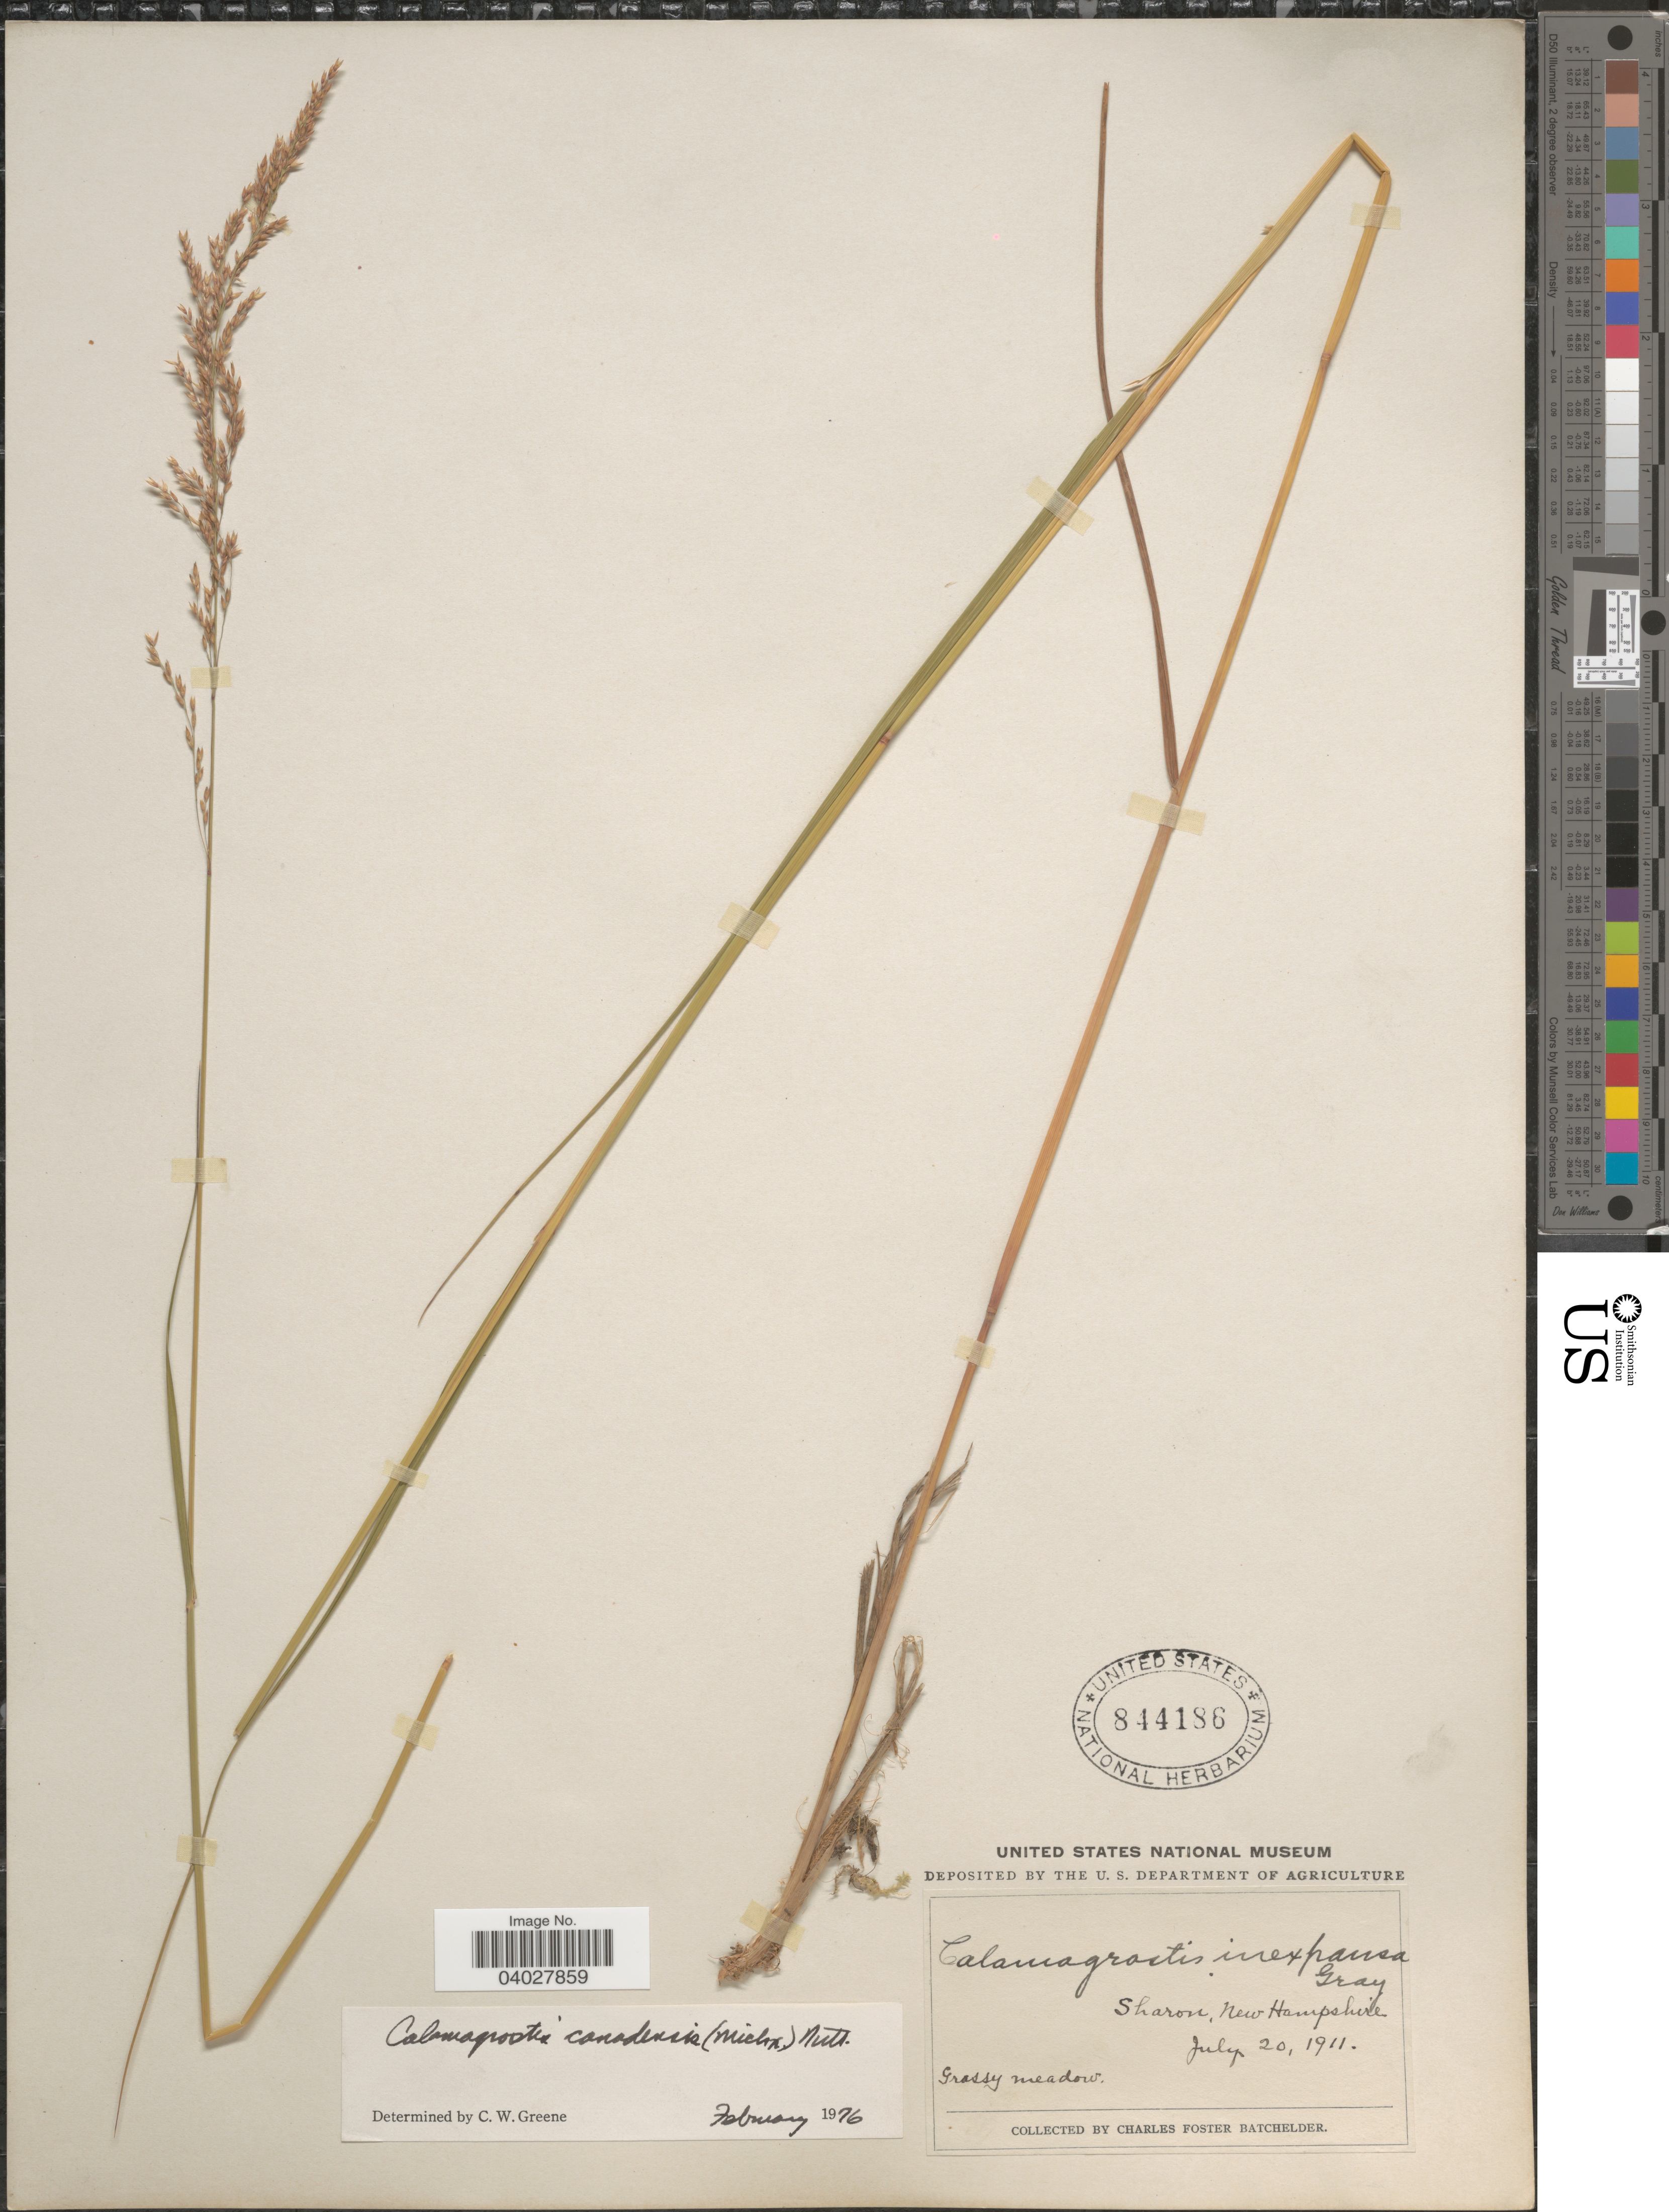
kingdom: Plantae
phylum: Tracheophyta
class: Liliopsida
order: Poales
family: Poaceae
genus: Calamagrostis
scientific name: Calamagrostis canadensis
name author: (Michx.) P. Beauv.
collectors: C. Batchelder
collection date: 1911-07-20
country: United States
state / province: New Hampshire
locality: Sharon.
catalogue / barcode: US 844186